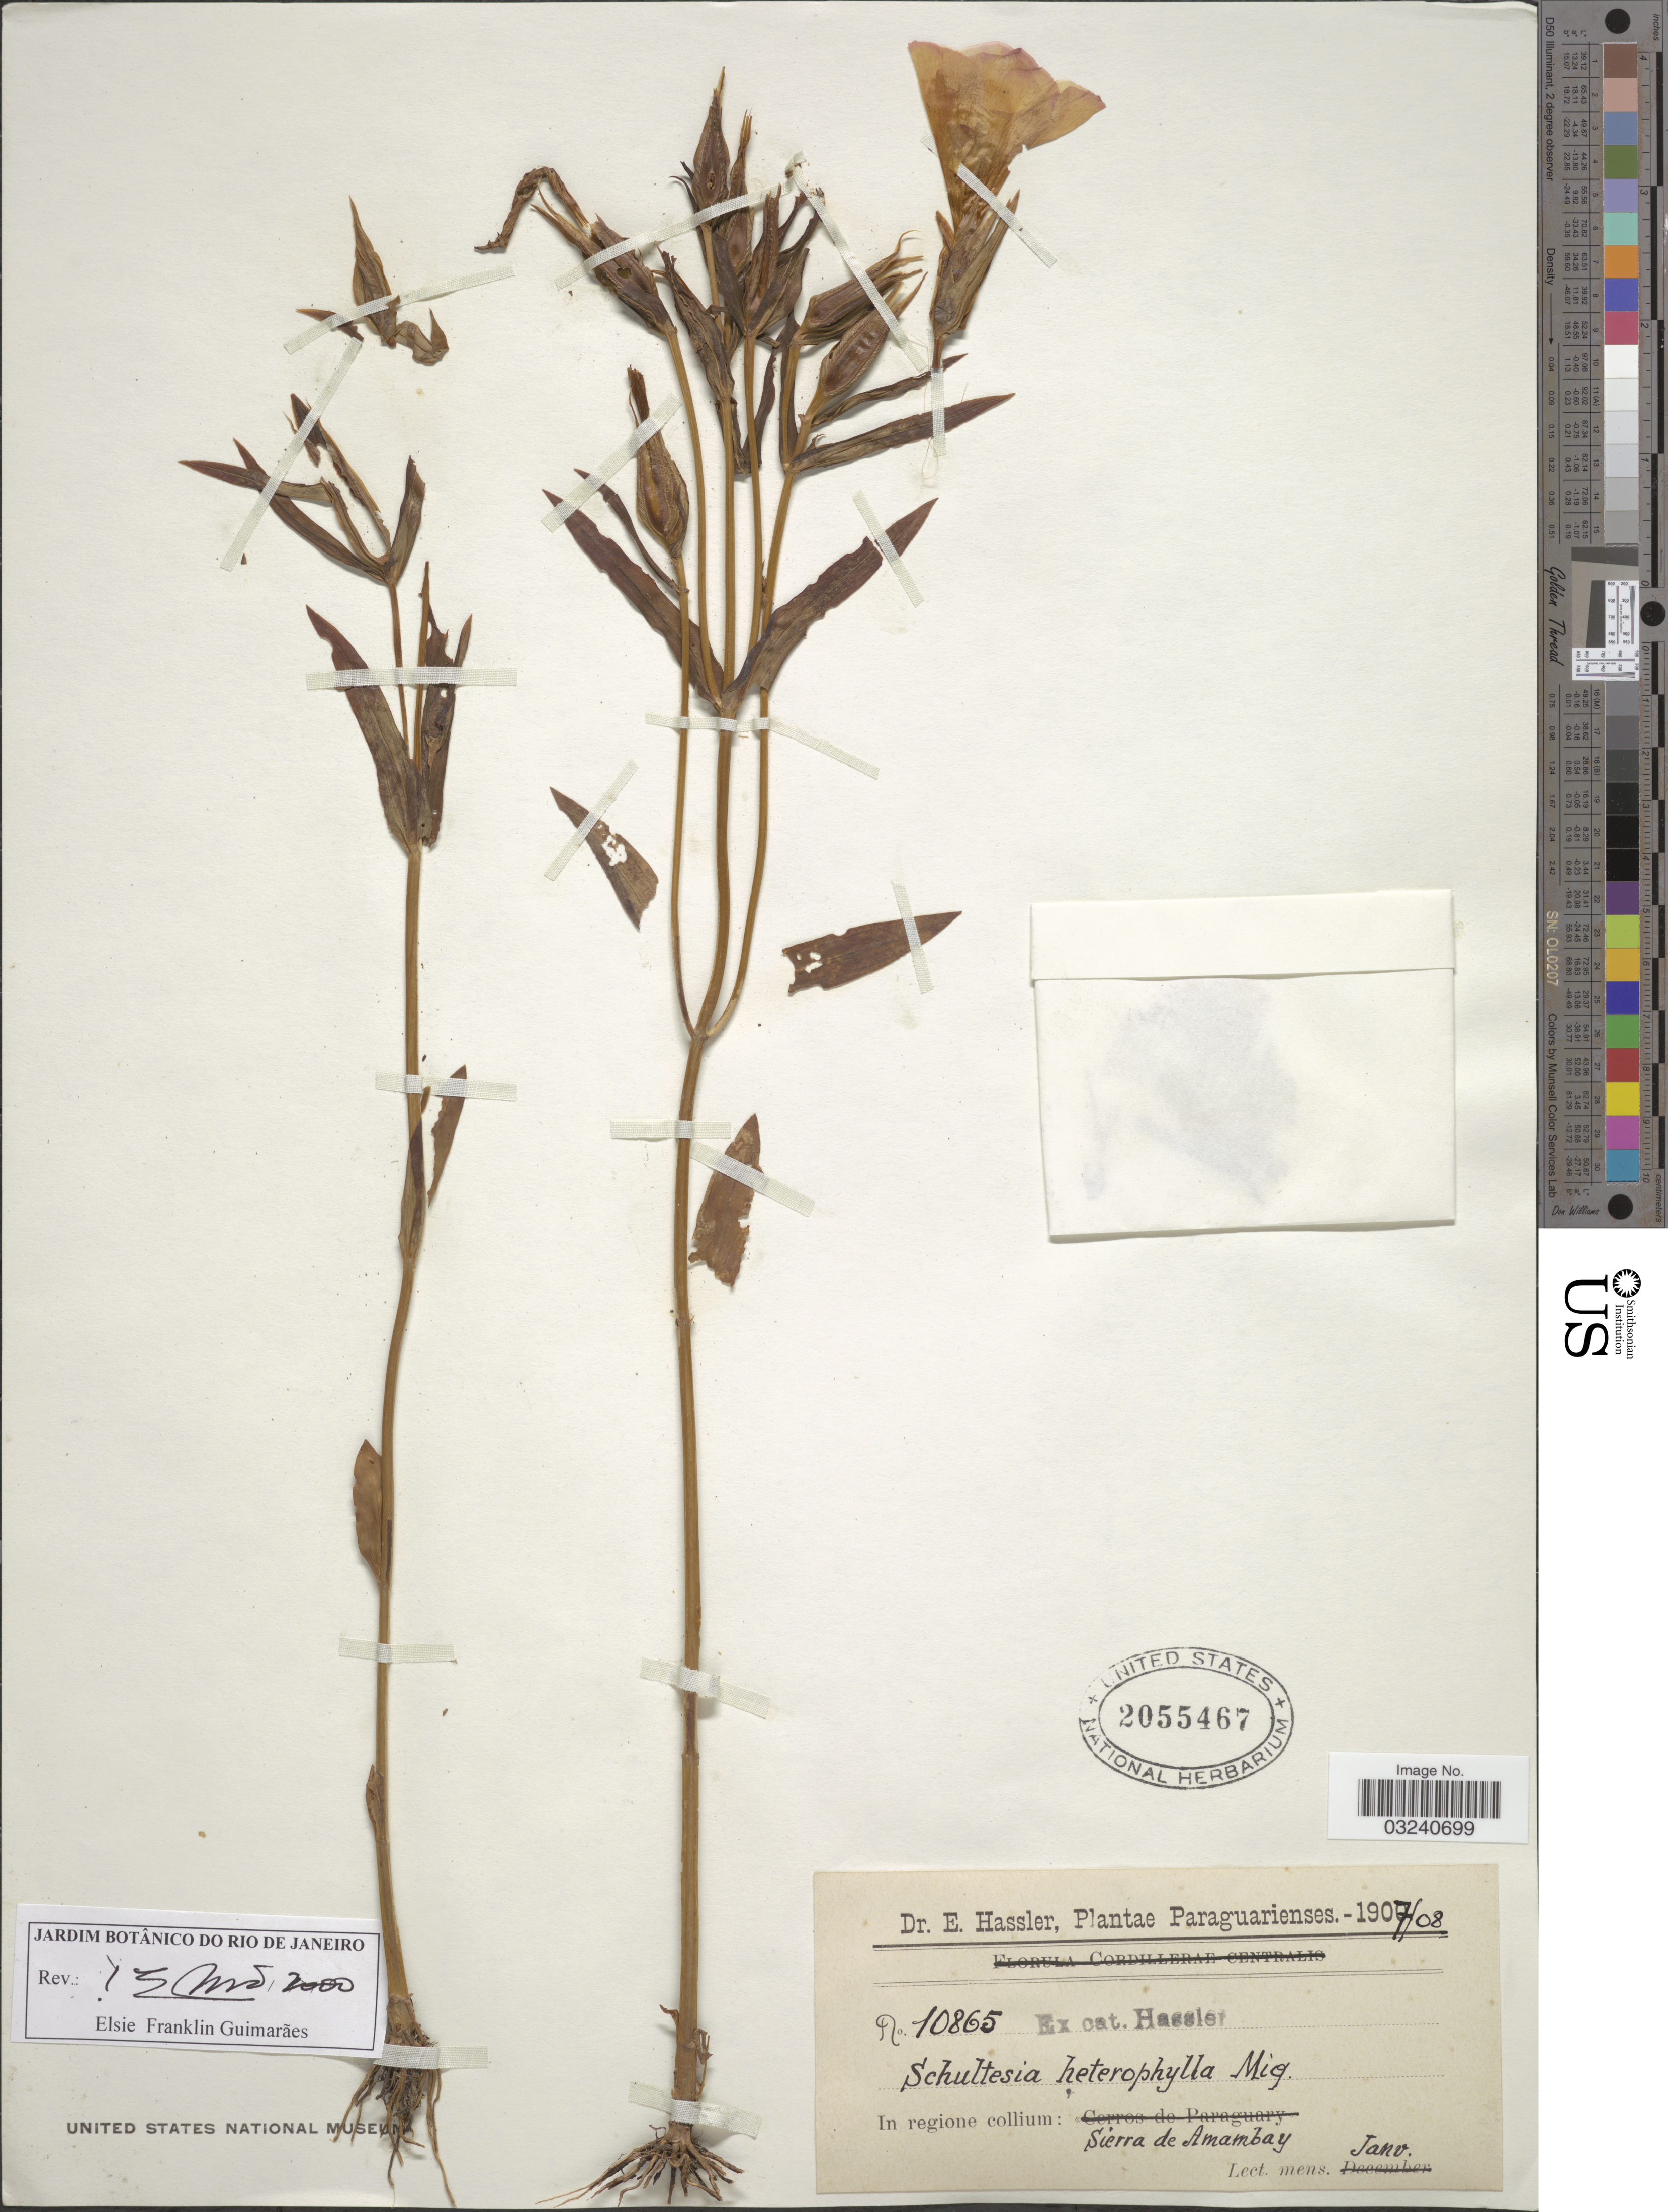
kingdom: Plantae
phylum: Tracheophyta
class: Magnoliopsida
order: Gentianales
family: Gentianaceae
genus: Schultesia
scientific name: Schultesia heterophylla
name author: Miq.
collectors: E. Hassler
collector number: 10865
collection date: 1907-01/1908-01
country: Paraguay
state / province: Amambay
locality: In regione collium: Sierra de Amambay.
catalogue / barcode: US 2055467